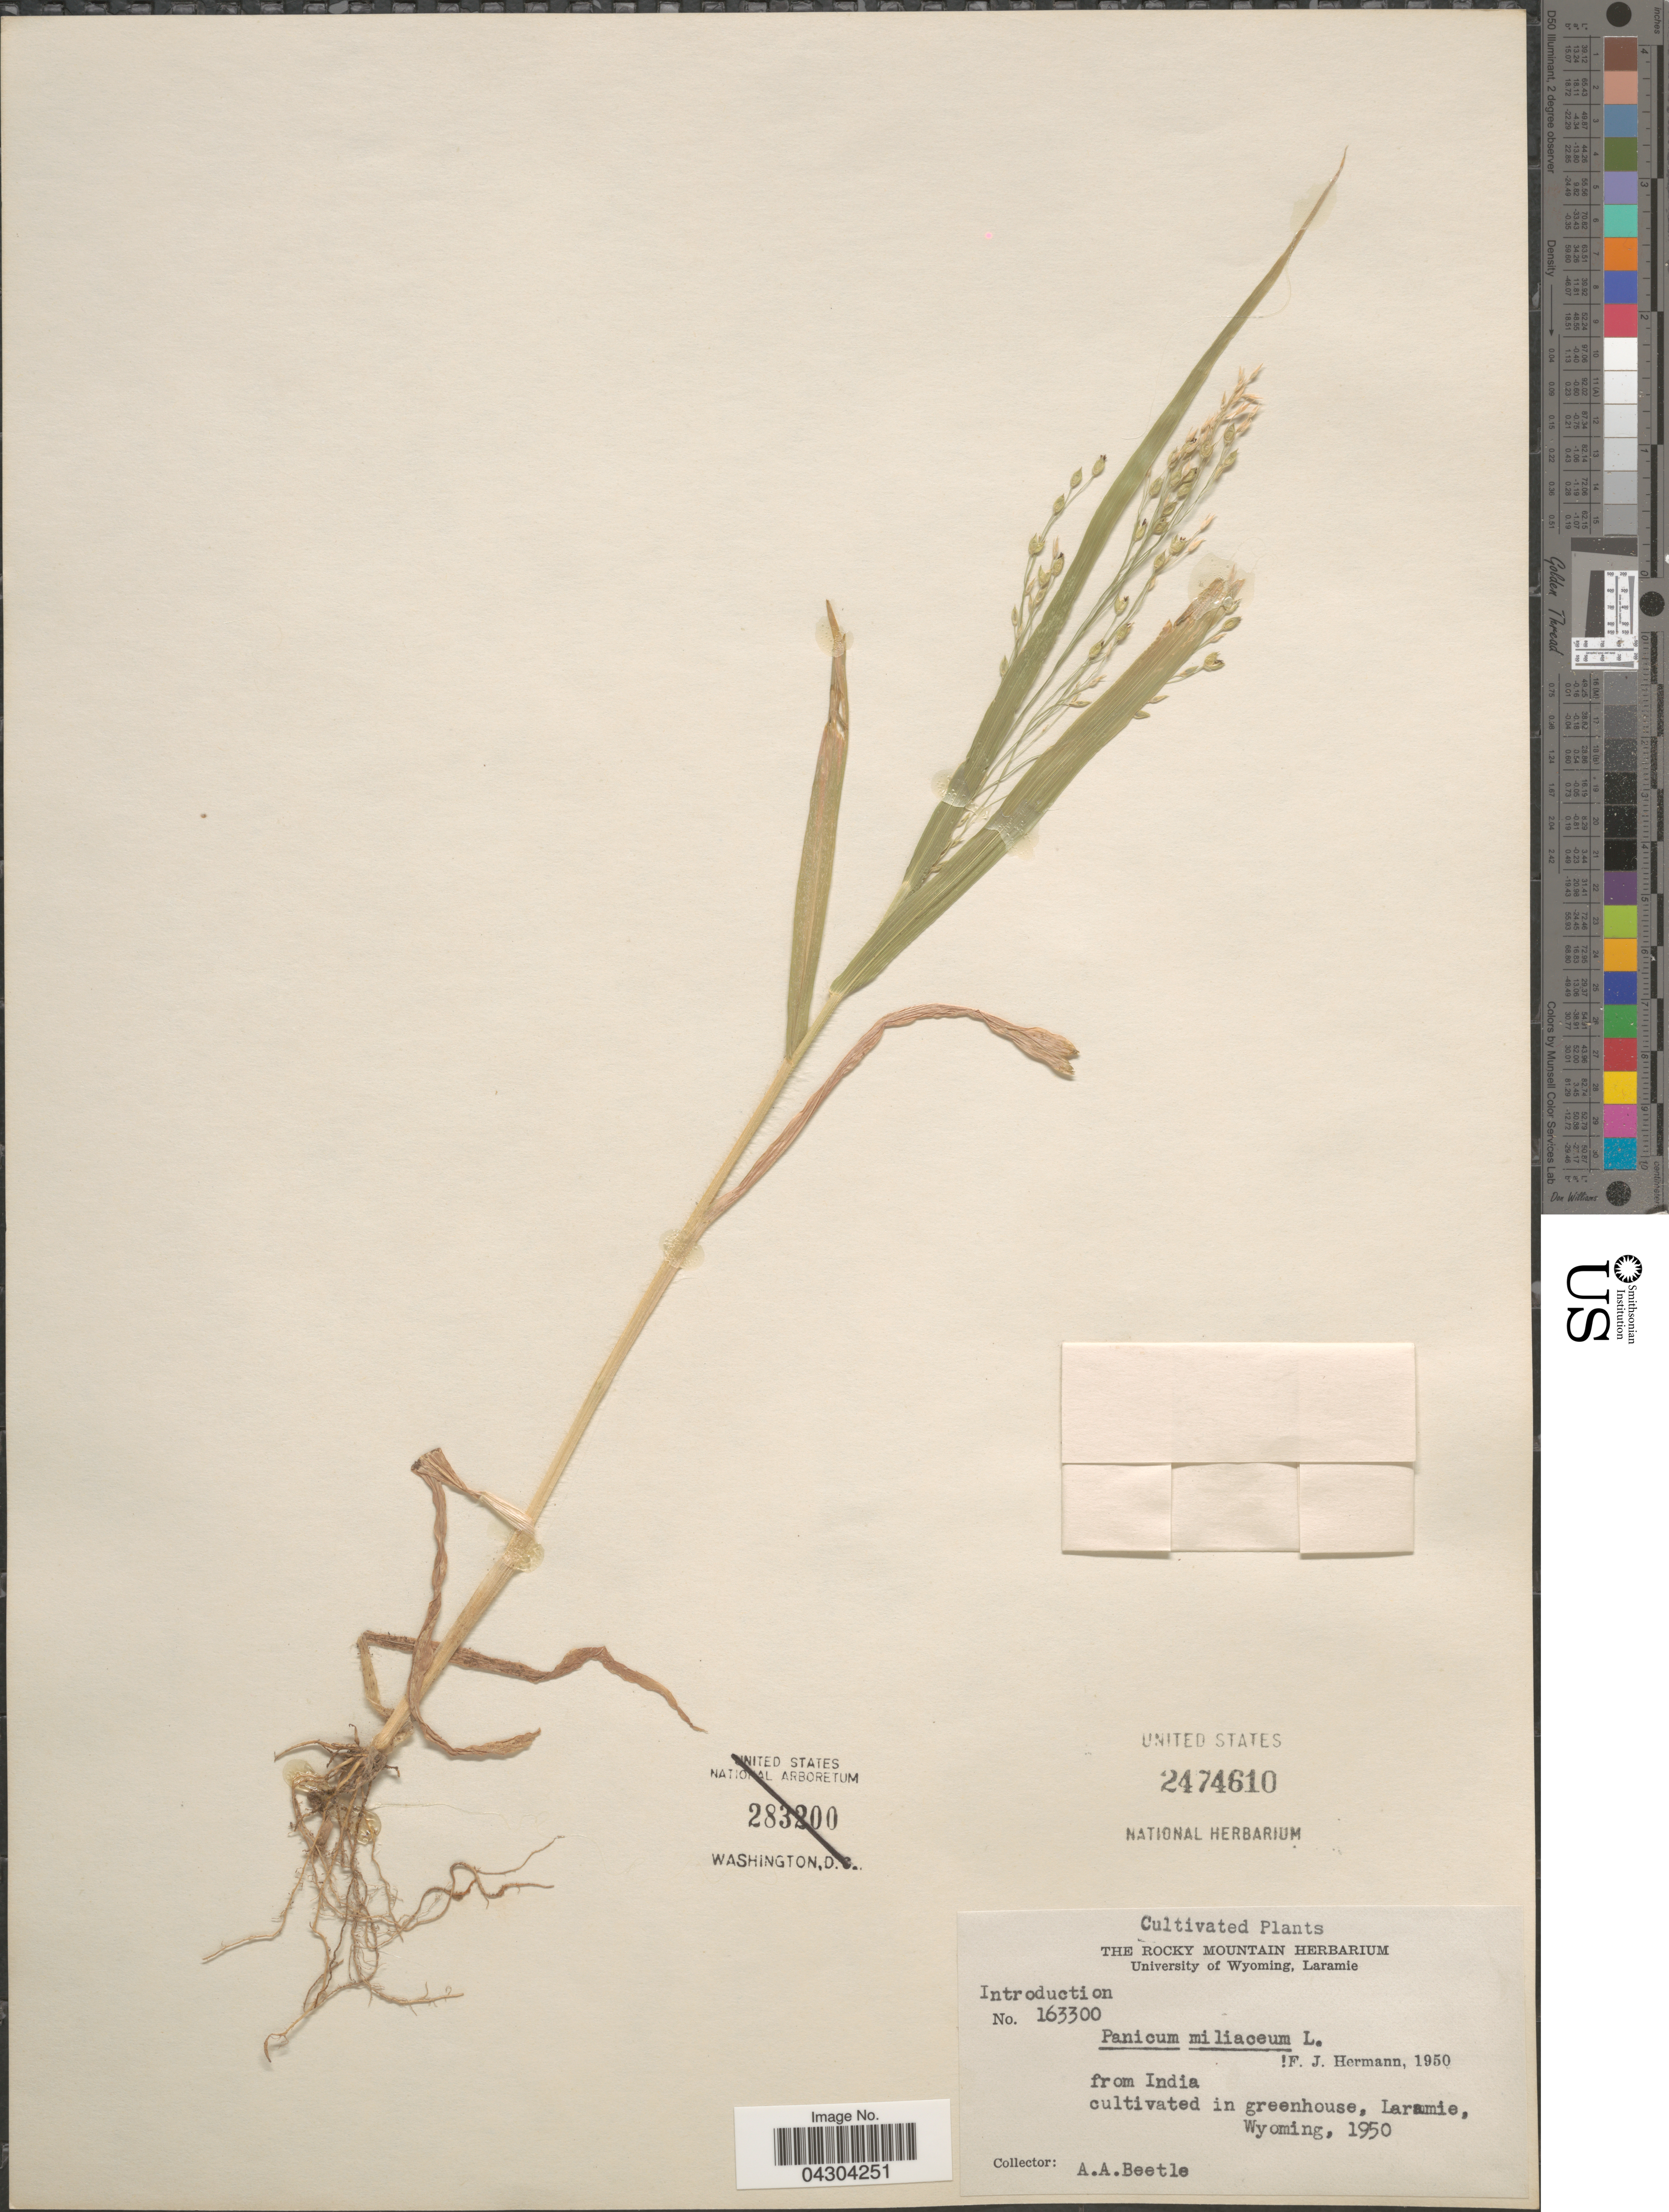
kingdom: Plantae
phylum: Tracheophyta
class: Liliopsida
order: Poales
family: Poaceae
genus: Panicum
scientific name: Panicum miliaceum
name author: L.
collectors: A. A. Beetle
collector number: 163300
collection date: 1950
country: United States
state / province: Wyoming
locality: In greenhouse, Laramie.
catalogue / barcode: US 2474610